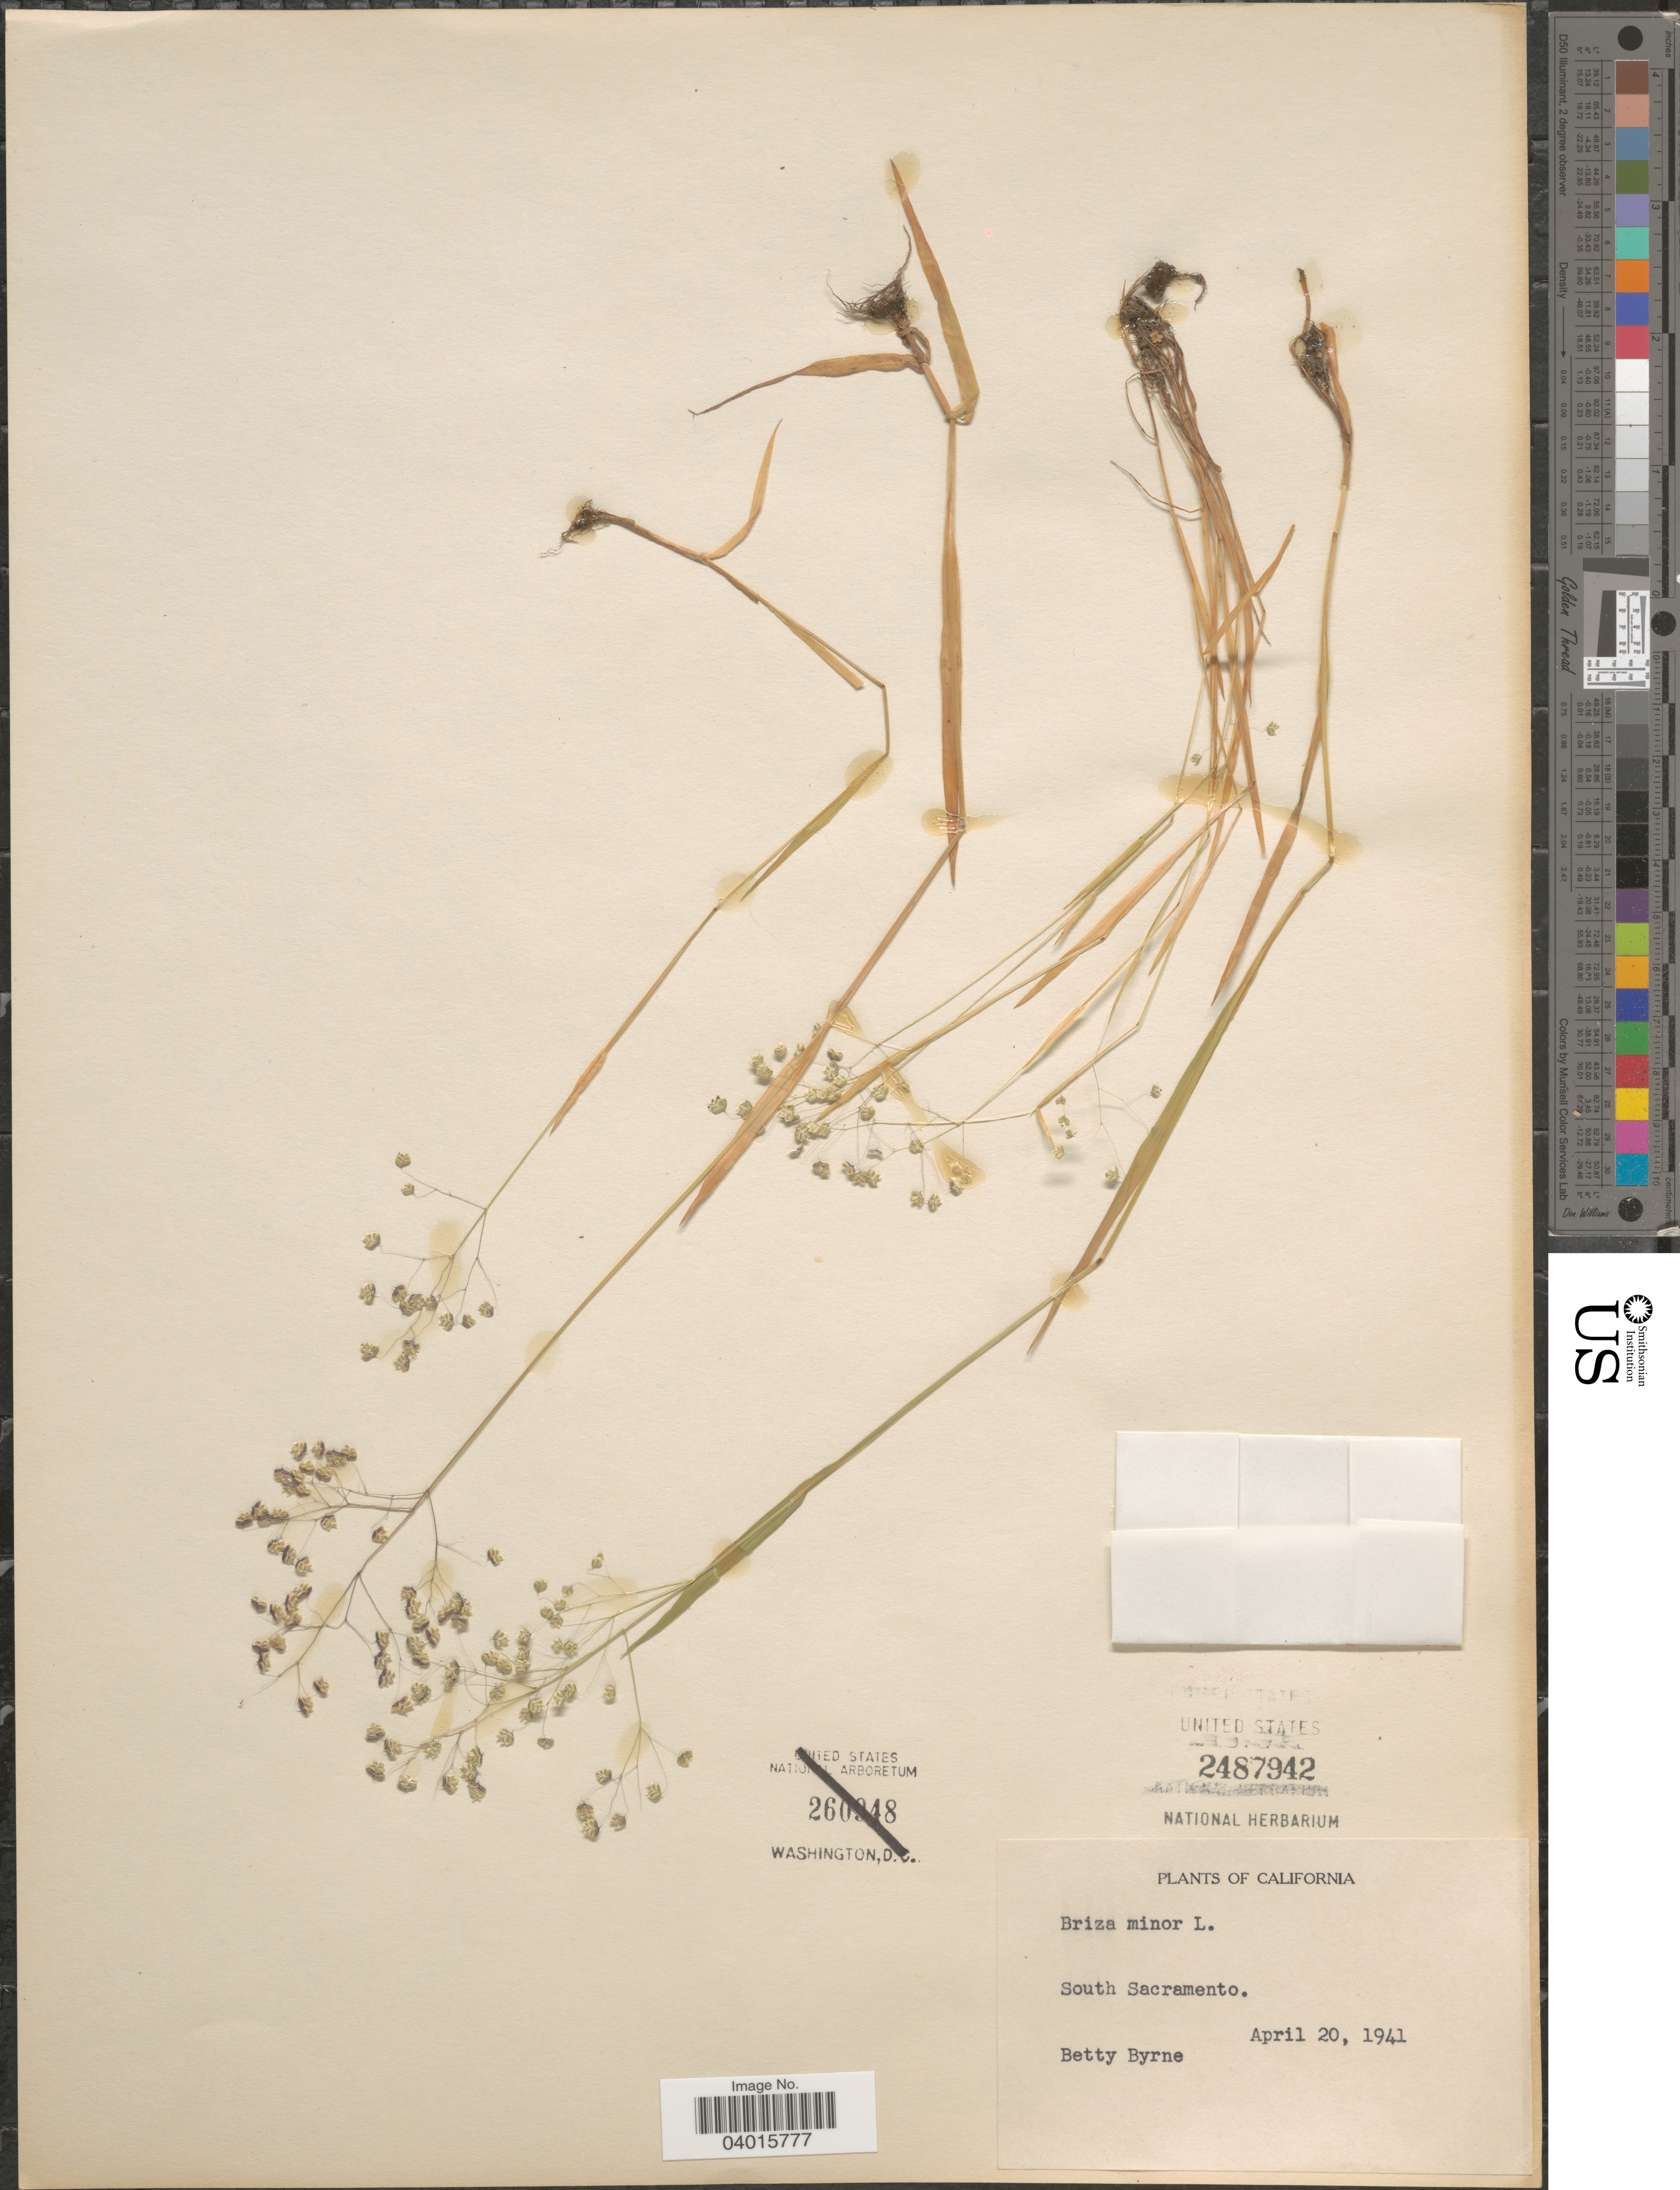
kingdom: Plantae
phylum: Tracheophyta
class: Liliopsida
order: Poales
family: Poaceae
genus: Briza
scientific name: Briza minor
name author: L.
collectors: B. Byrne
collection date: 1941-04-20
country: United States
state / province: California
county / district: Sacramento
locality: South Sacramento.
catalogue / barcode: US 2487942